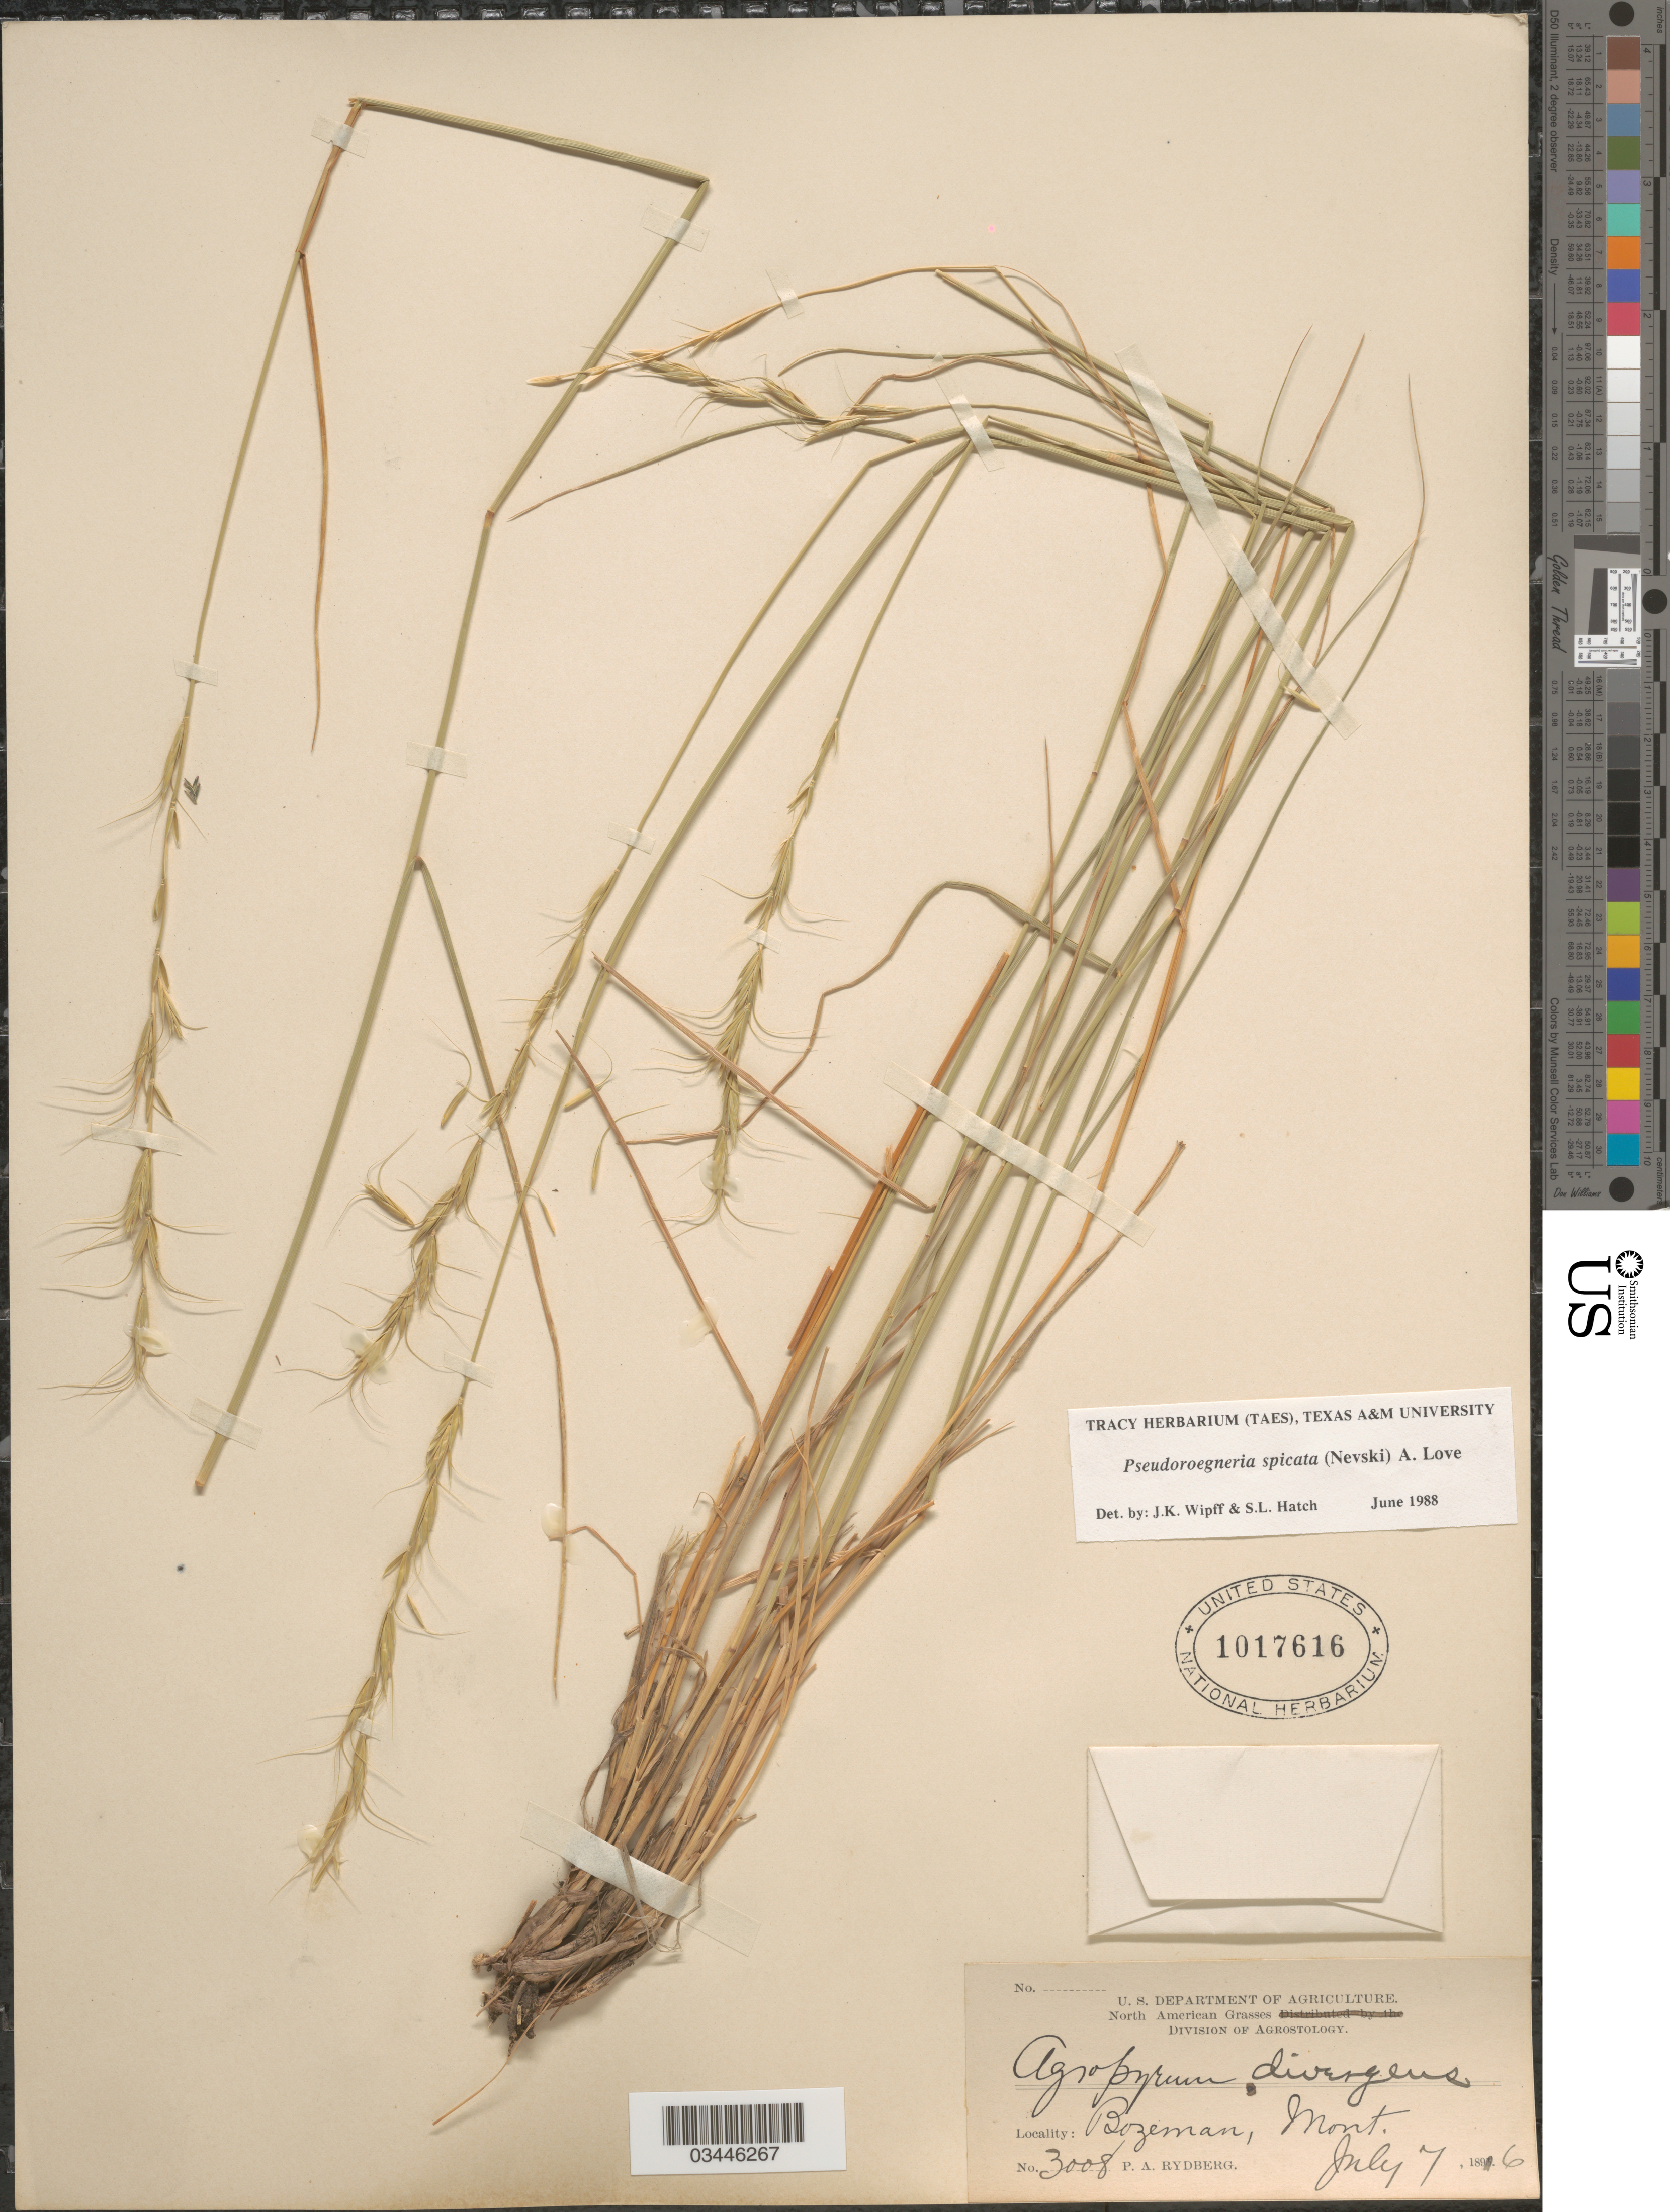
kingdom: Plantae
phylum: Tracheophyta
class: Liliopsida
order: Poales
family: Poaceae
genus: Pseudoroegneria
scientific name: Pseudoroegneria spicata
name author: (Pursh) Á. Löve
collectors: P. A. Rydberg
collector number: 3008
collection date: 1896-07-07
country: United States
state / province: Montana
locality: Bozeman.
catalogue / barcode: US 1017616